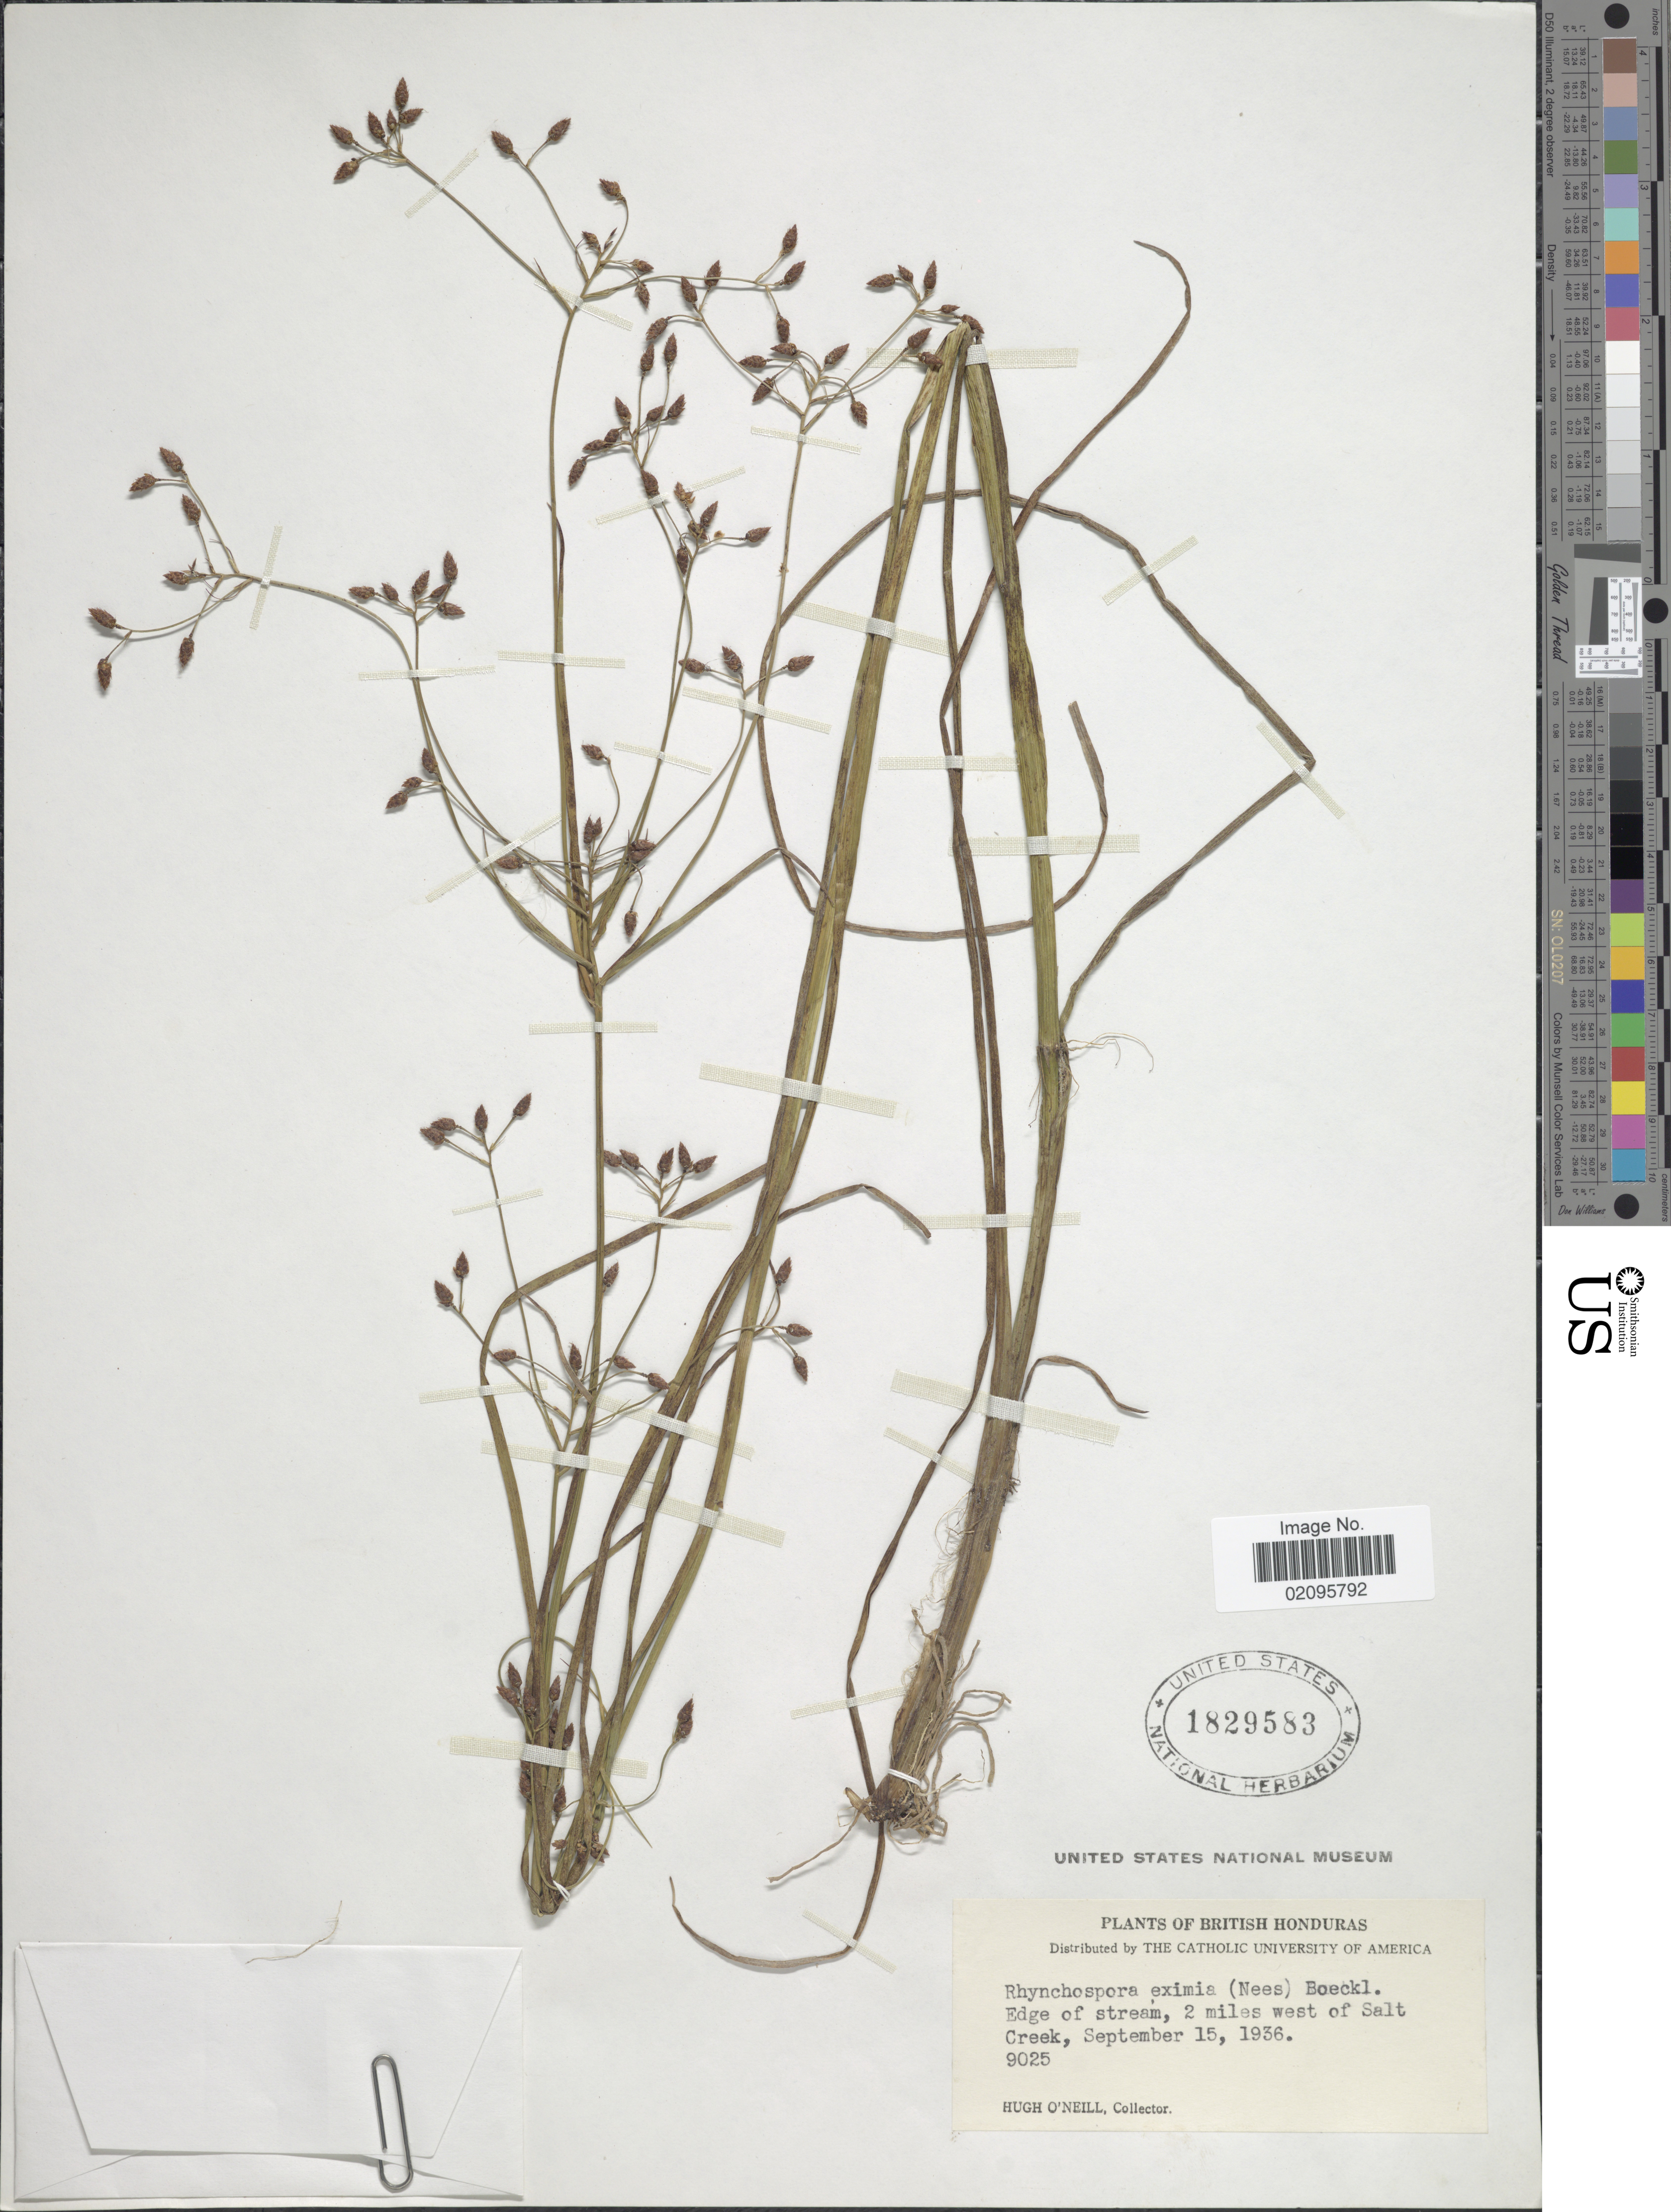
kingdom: Plantae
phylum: Tracheophyta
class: Liliopsida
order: Poales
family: Cyperaceae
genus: Rhynchospora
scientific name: Rhynchospora eximia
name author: (Nees) Boeckeler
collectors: H. O'Neill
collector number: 9025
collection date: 1936-09-15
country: Belize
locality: British Honduras, edge of stream, 2 miles west of Salt Creek.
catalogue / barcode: US 1829583